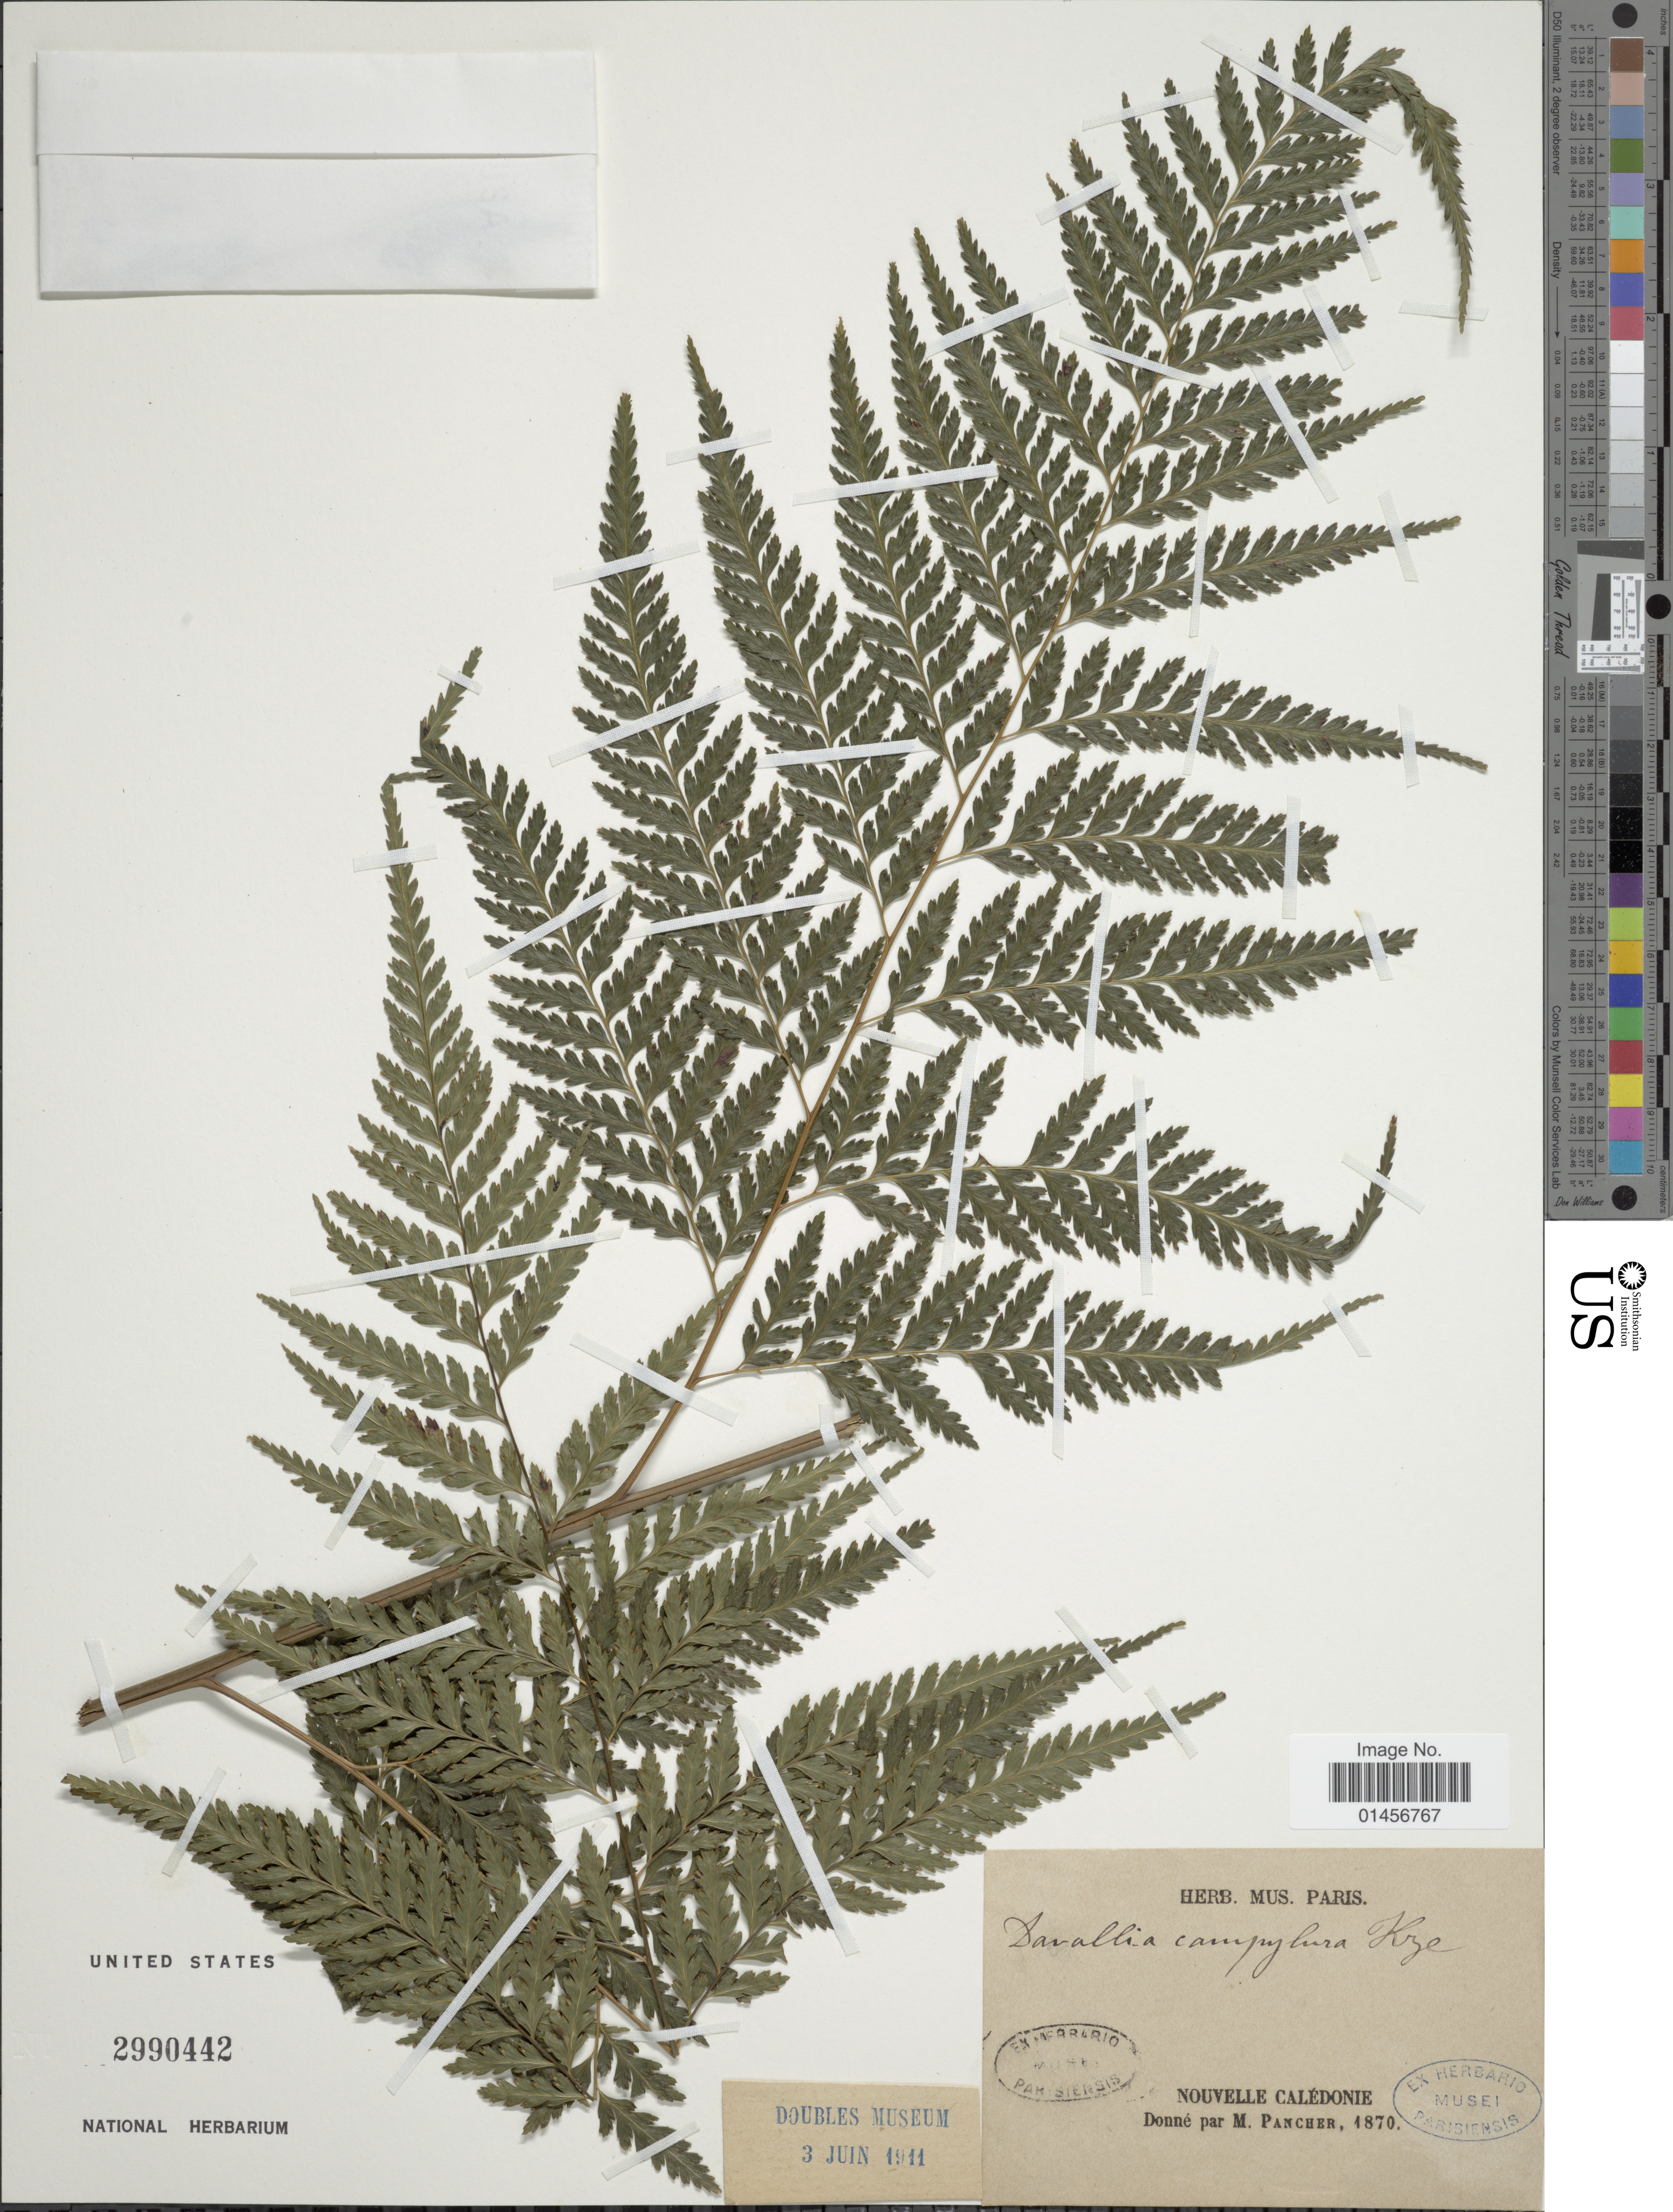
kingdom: Plantae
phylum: Tracheophyta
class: Polypodiopsida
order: Polypodiales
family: Saccolomataceae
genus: Saccoloma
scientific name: Saccoloma tenue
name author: (Brack.) Mett.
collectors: M. Pancher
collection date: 1870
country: New Caledonia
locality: Nouvelle Caledonie.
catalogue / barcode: US 2990442